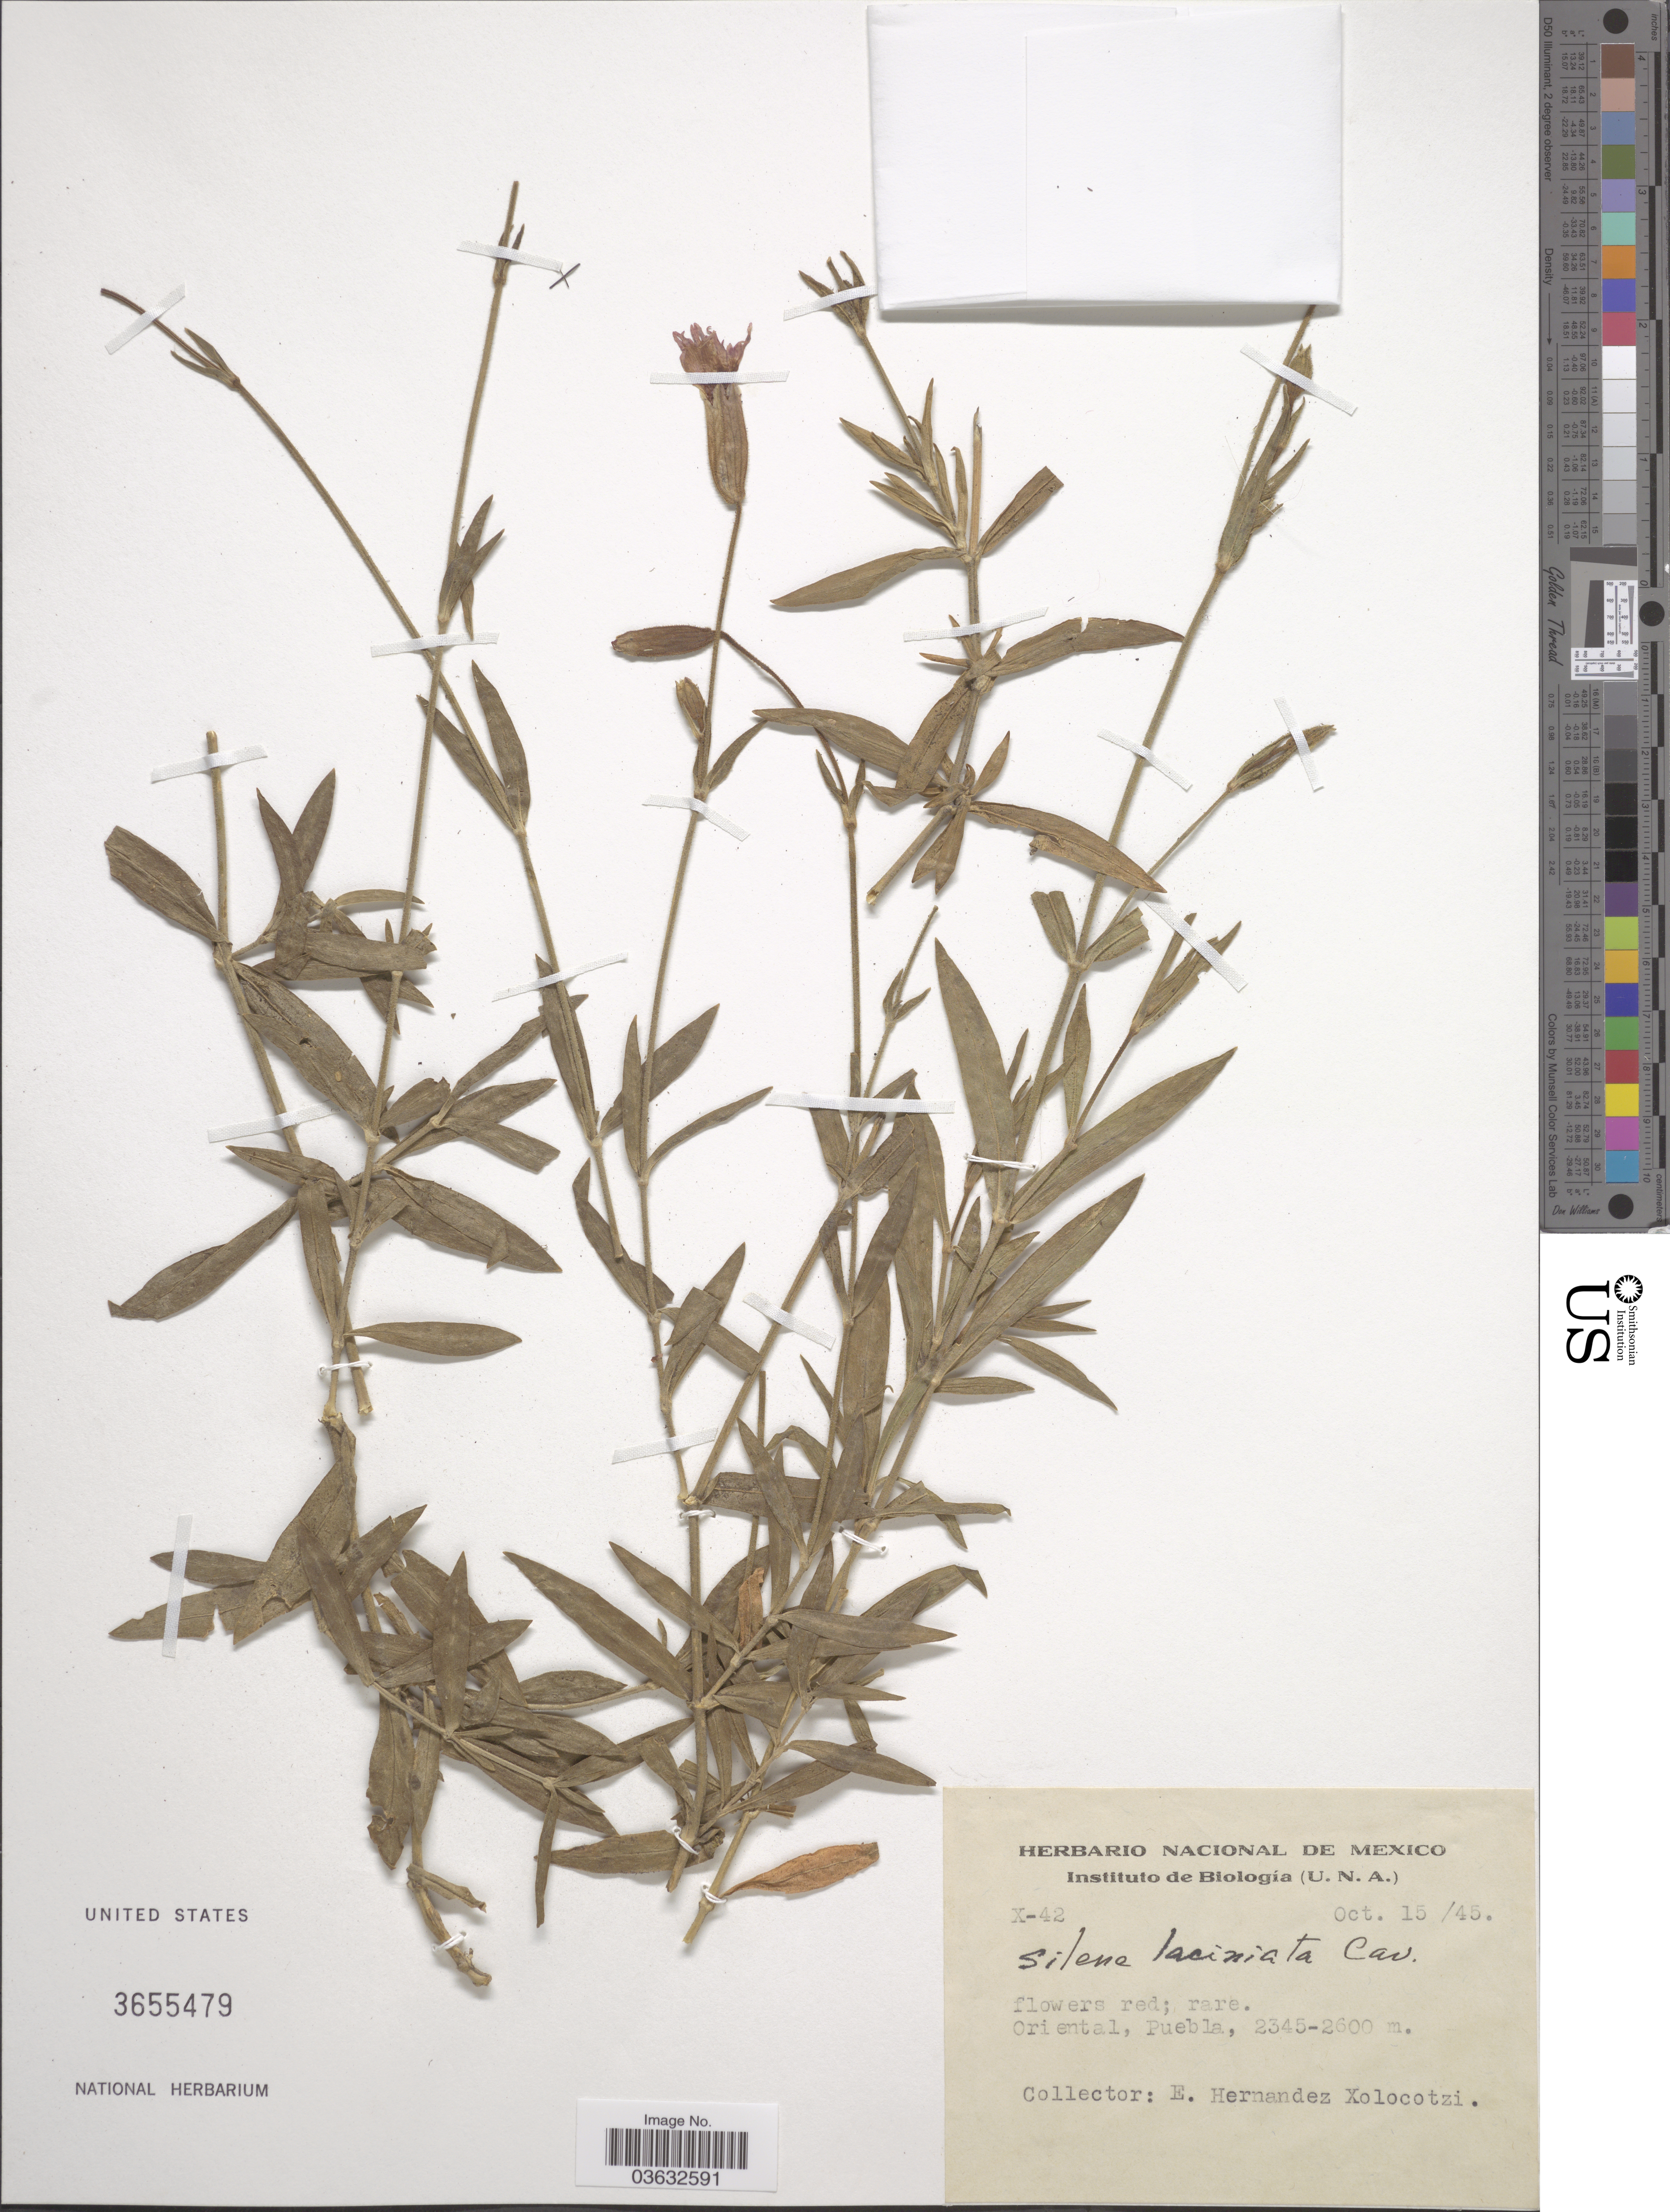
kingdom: Plantae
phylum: Tracheophyta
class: Magnoliopsida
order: Caryophyllales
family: Caryophyllaceae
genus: Silene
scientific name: Silene laciniata subsp. laciniata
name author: Cav.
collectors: E. I. Hernández-X.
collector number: X-42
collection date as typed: Transcribed d/m/y: 15/10/45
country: Mexico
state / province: Puebla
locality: Oriental.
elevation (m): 2345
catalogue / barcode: US 3655479